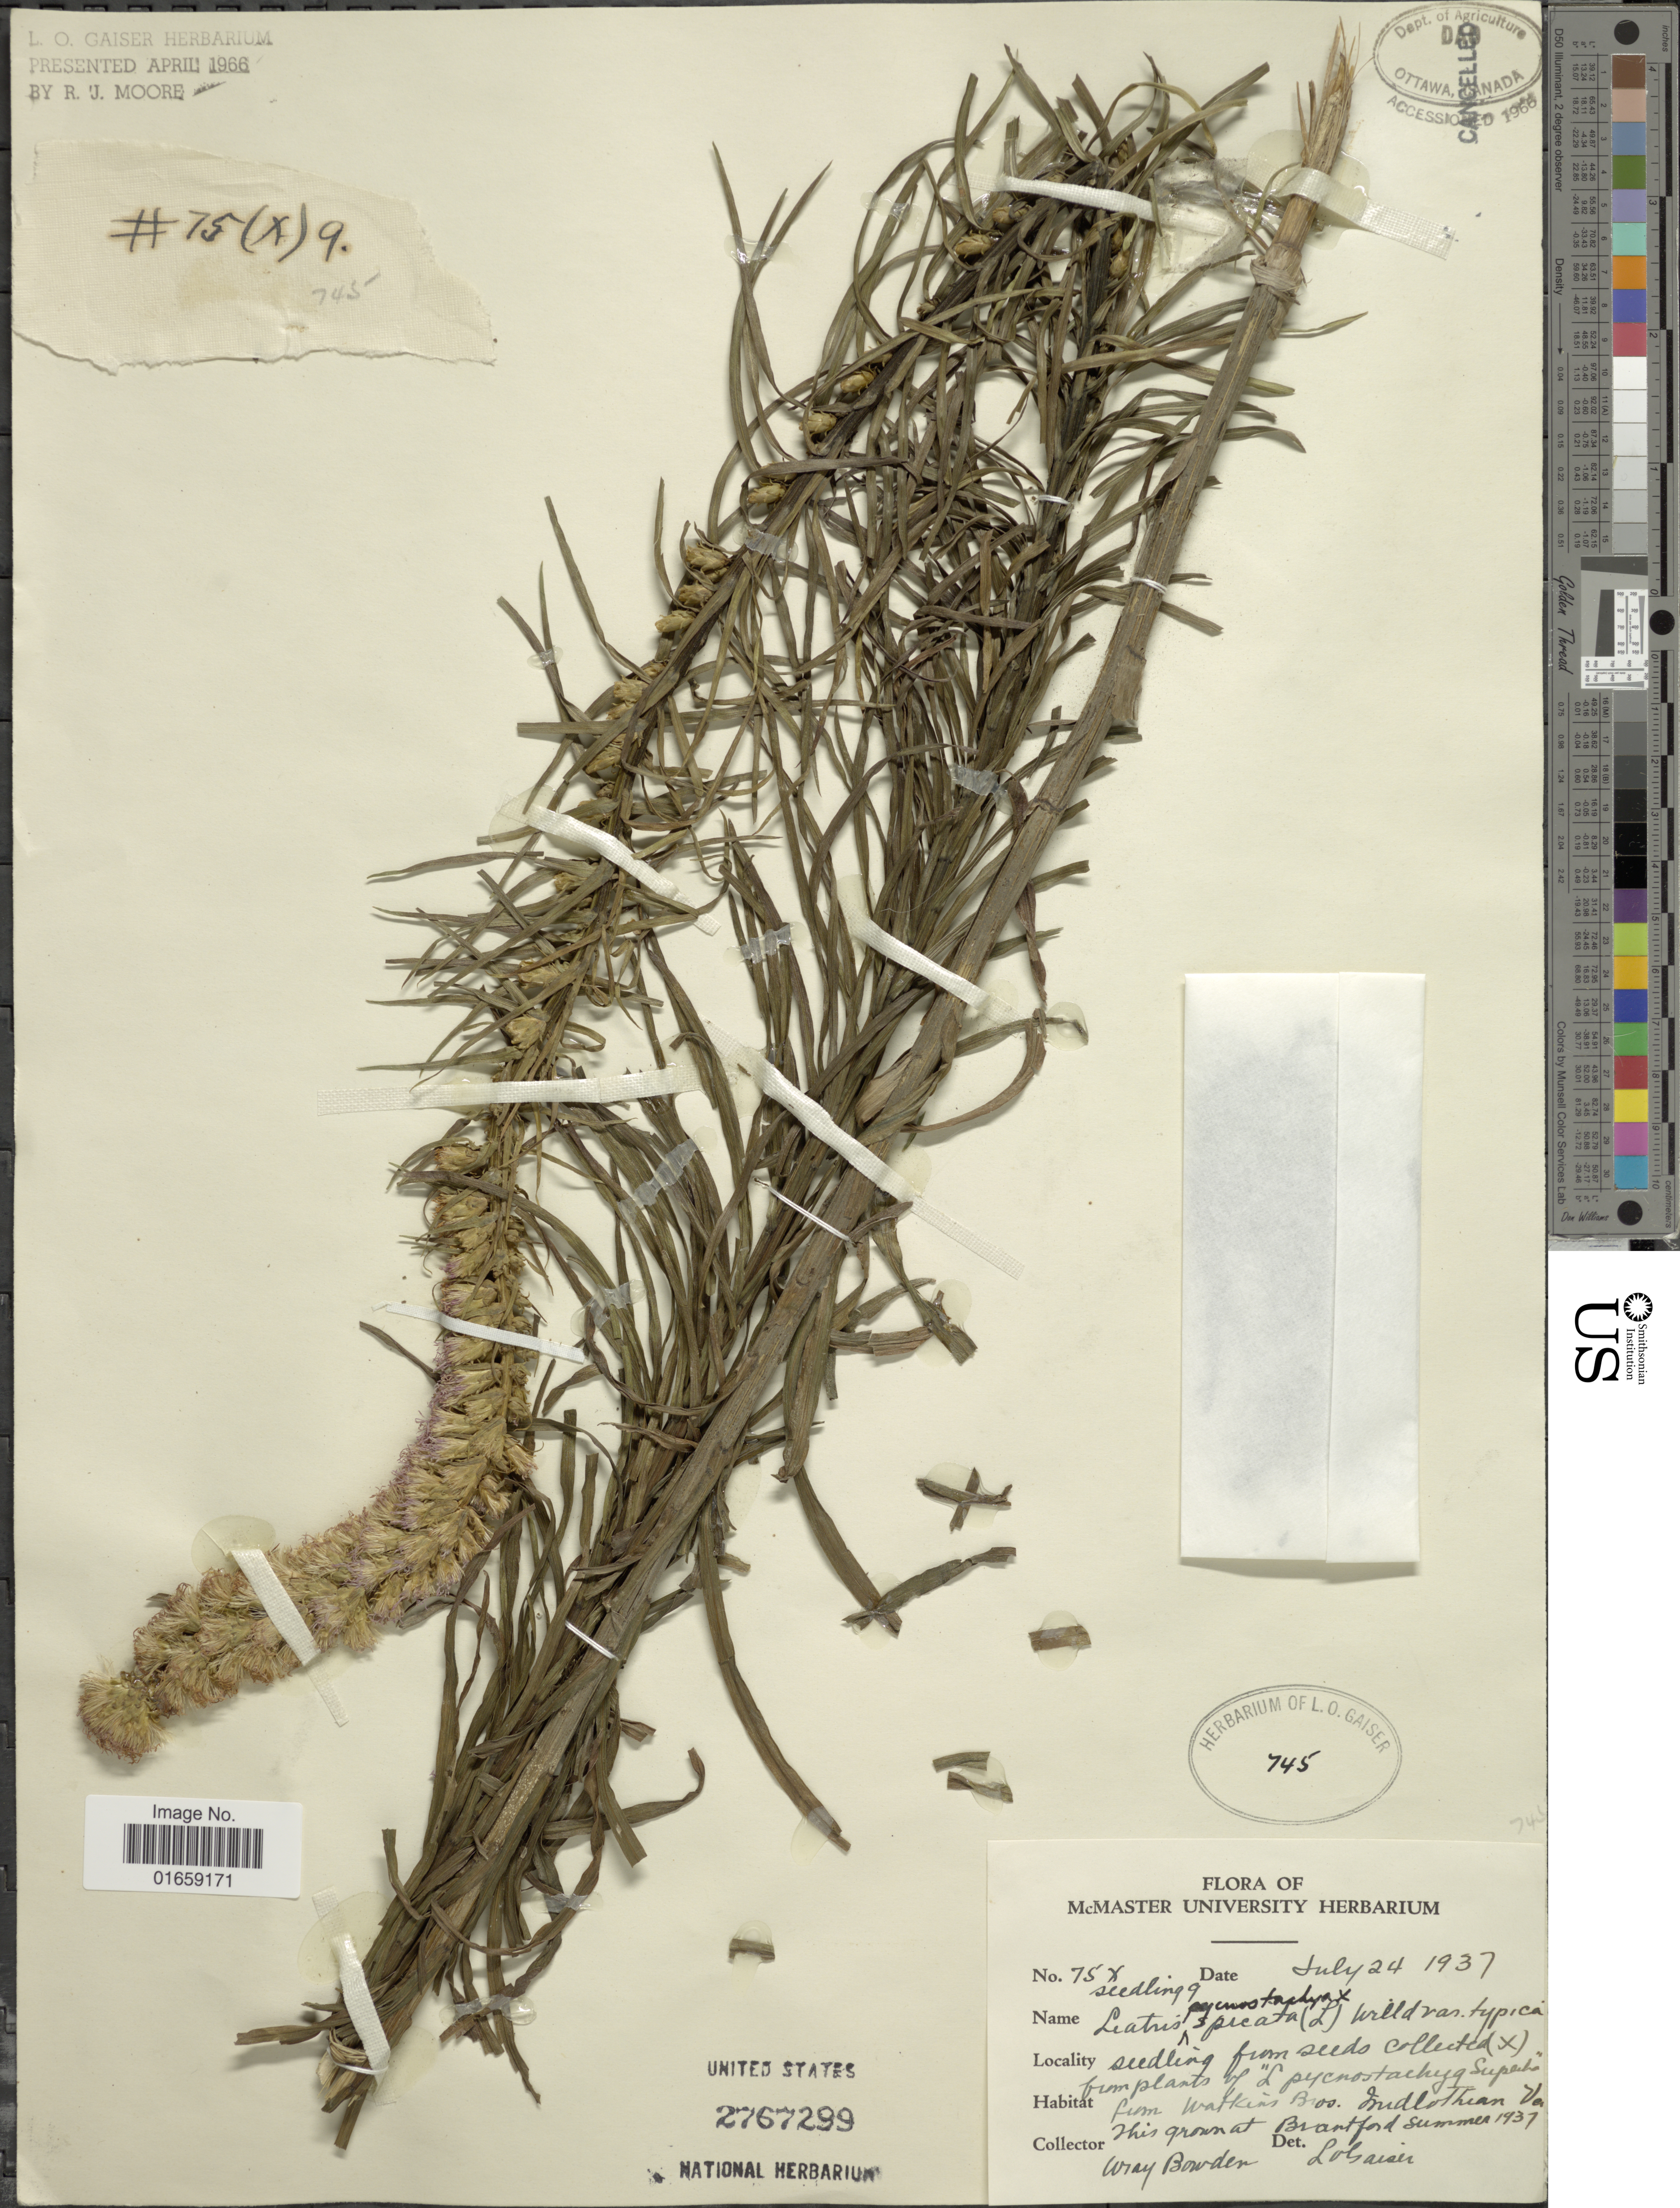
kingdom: Plantae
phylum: Tracheophyta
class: Magnoliopsida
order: Asterales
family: Asteraceae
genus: Liatris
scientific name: Liatris pycnostachya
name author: Michx.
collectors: W. M. Bowden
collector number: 75x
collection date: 1937-07-24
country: Canada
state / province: Ontario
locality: Brantford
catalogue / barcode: US 2767299